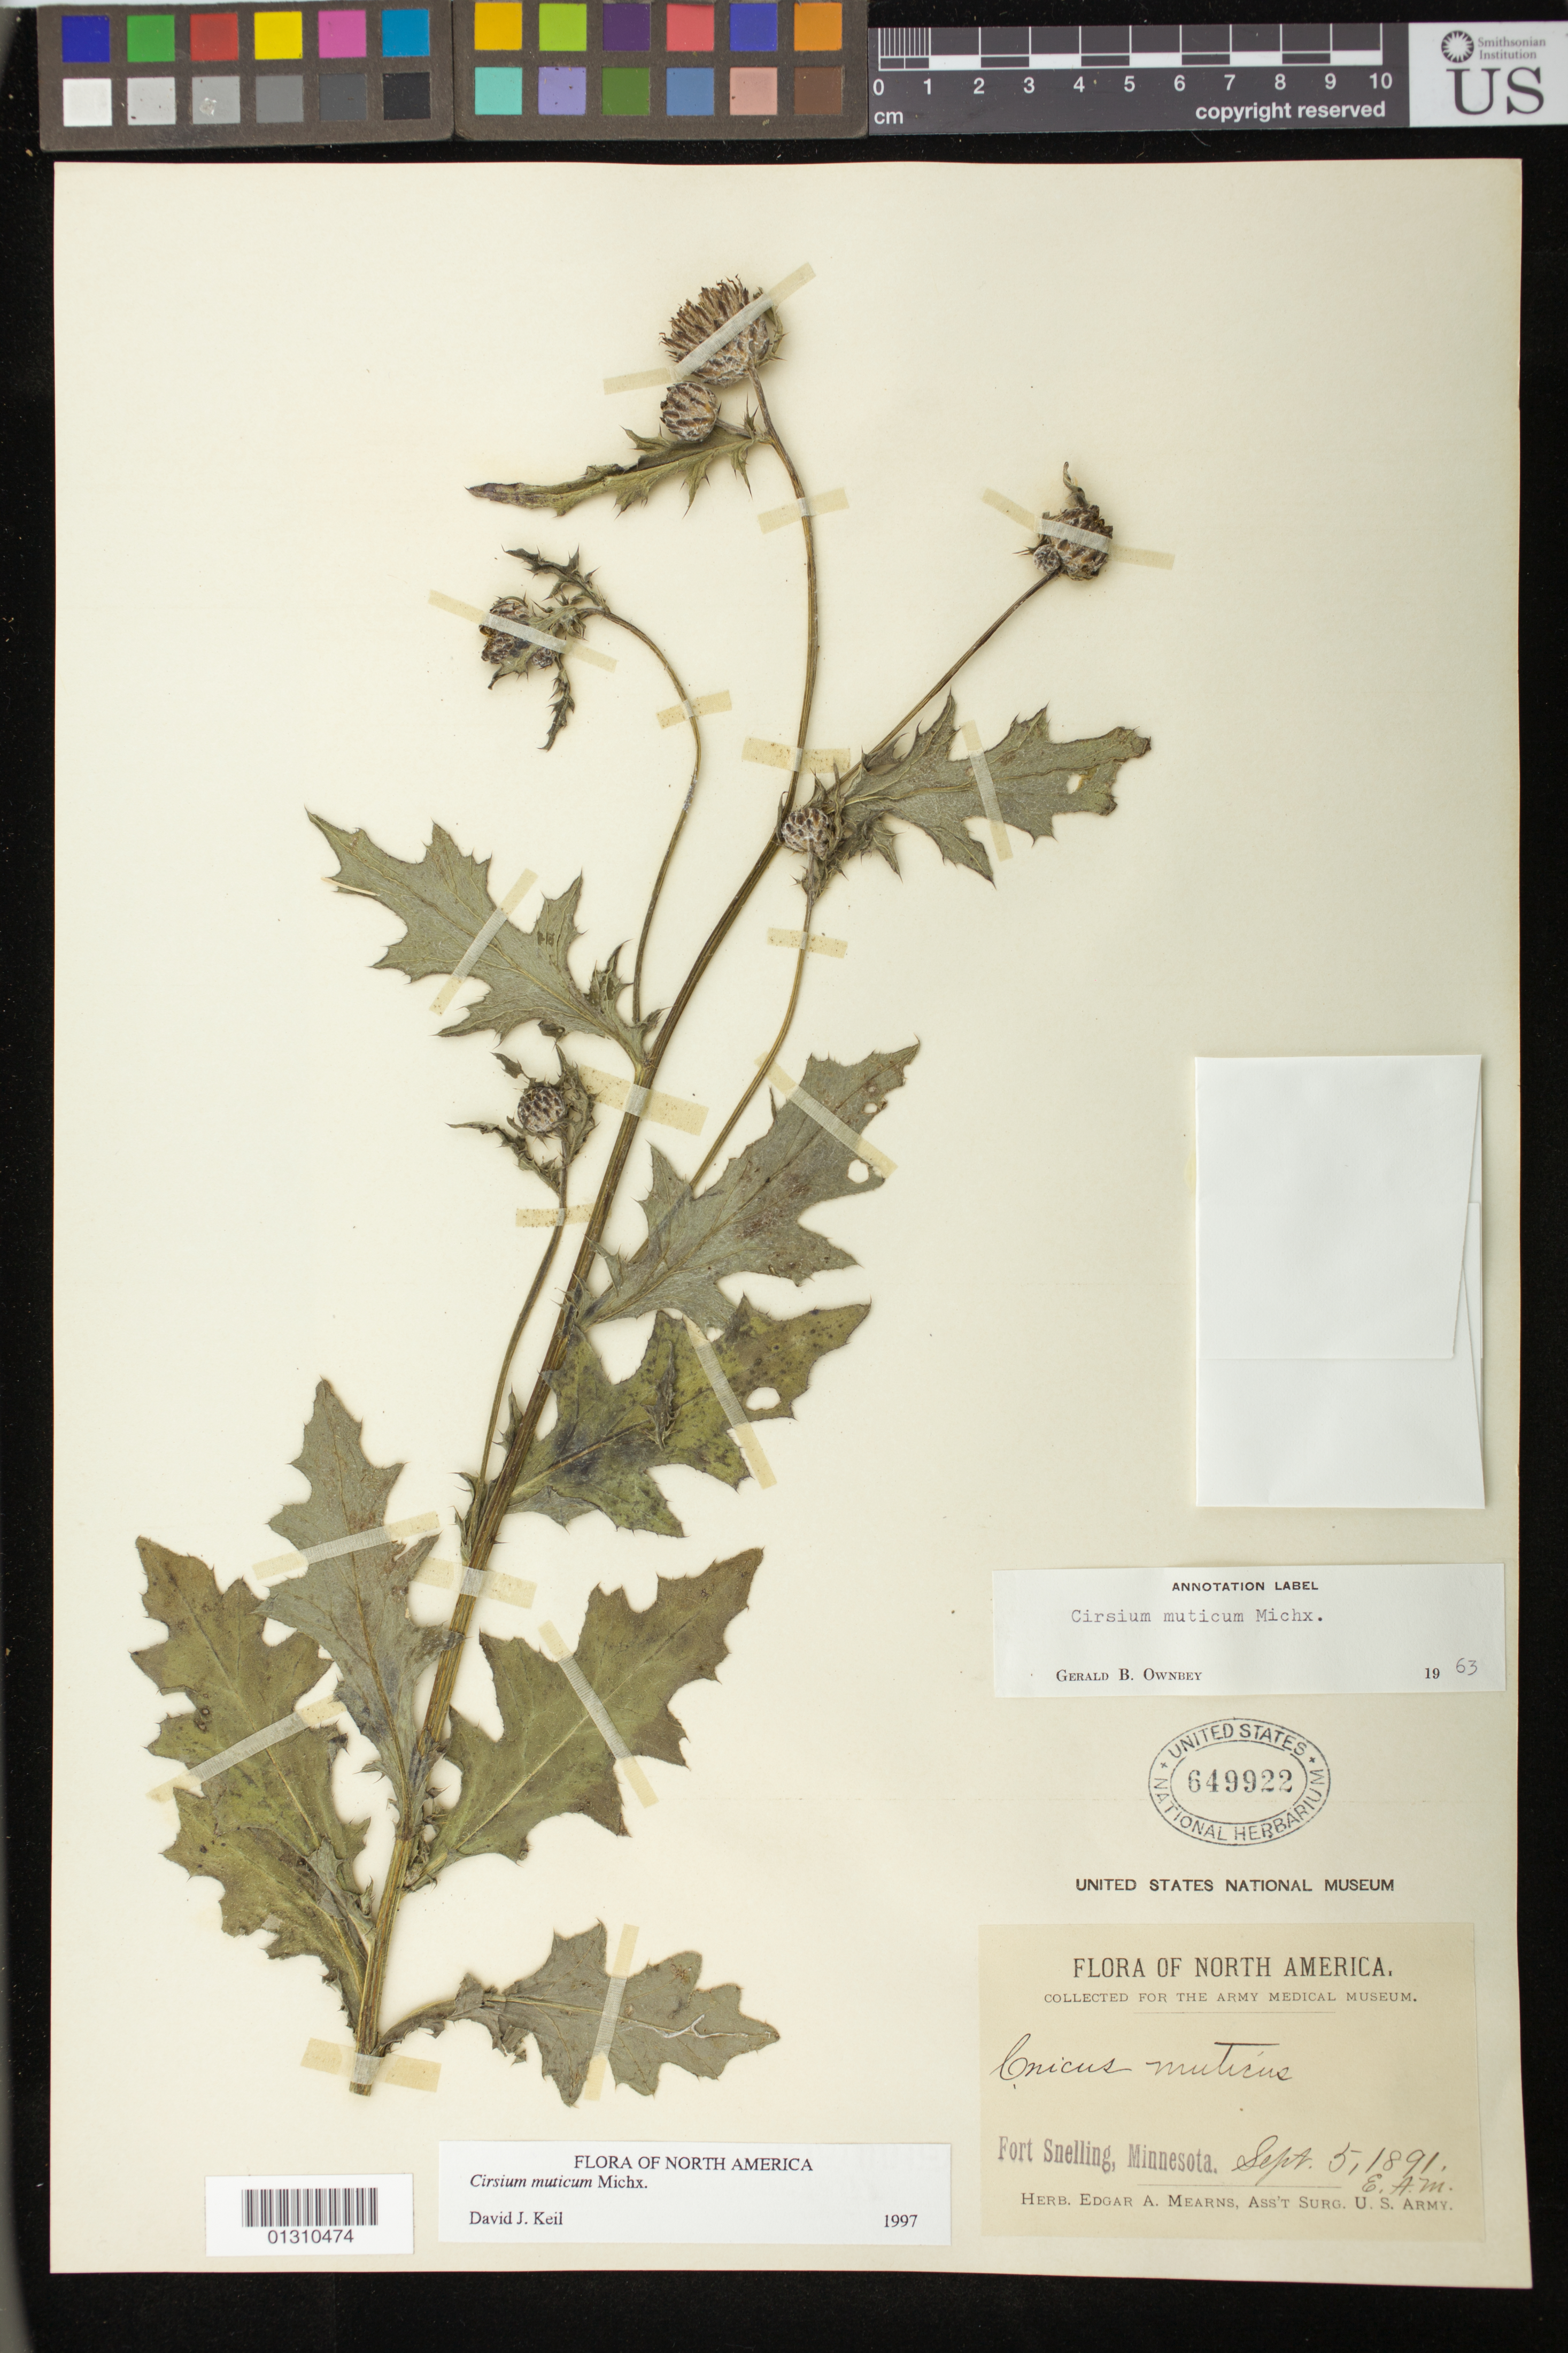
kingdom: Plantae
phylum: Tracheophyta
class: Magnoliopsida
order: Asterales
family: Asteraceae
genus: Cirsium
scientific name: Cirsium muticum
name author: Michx.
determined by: Keil, D. J.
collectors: E. A. Mearns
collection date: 1891-09-05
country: United States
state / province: Minnesota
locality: Fort Snelling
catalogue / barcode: US 649922